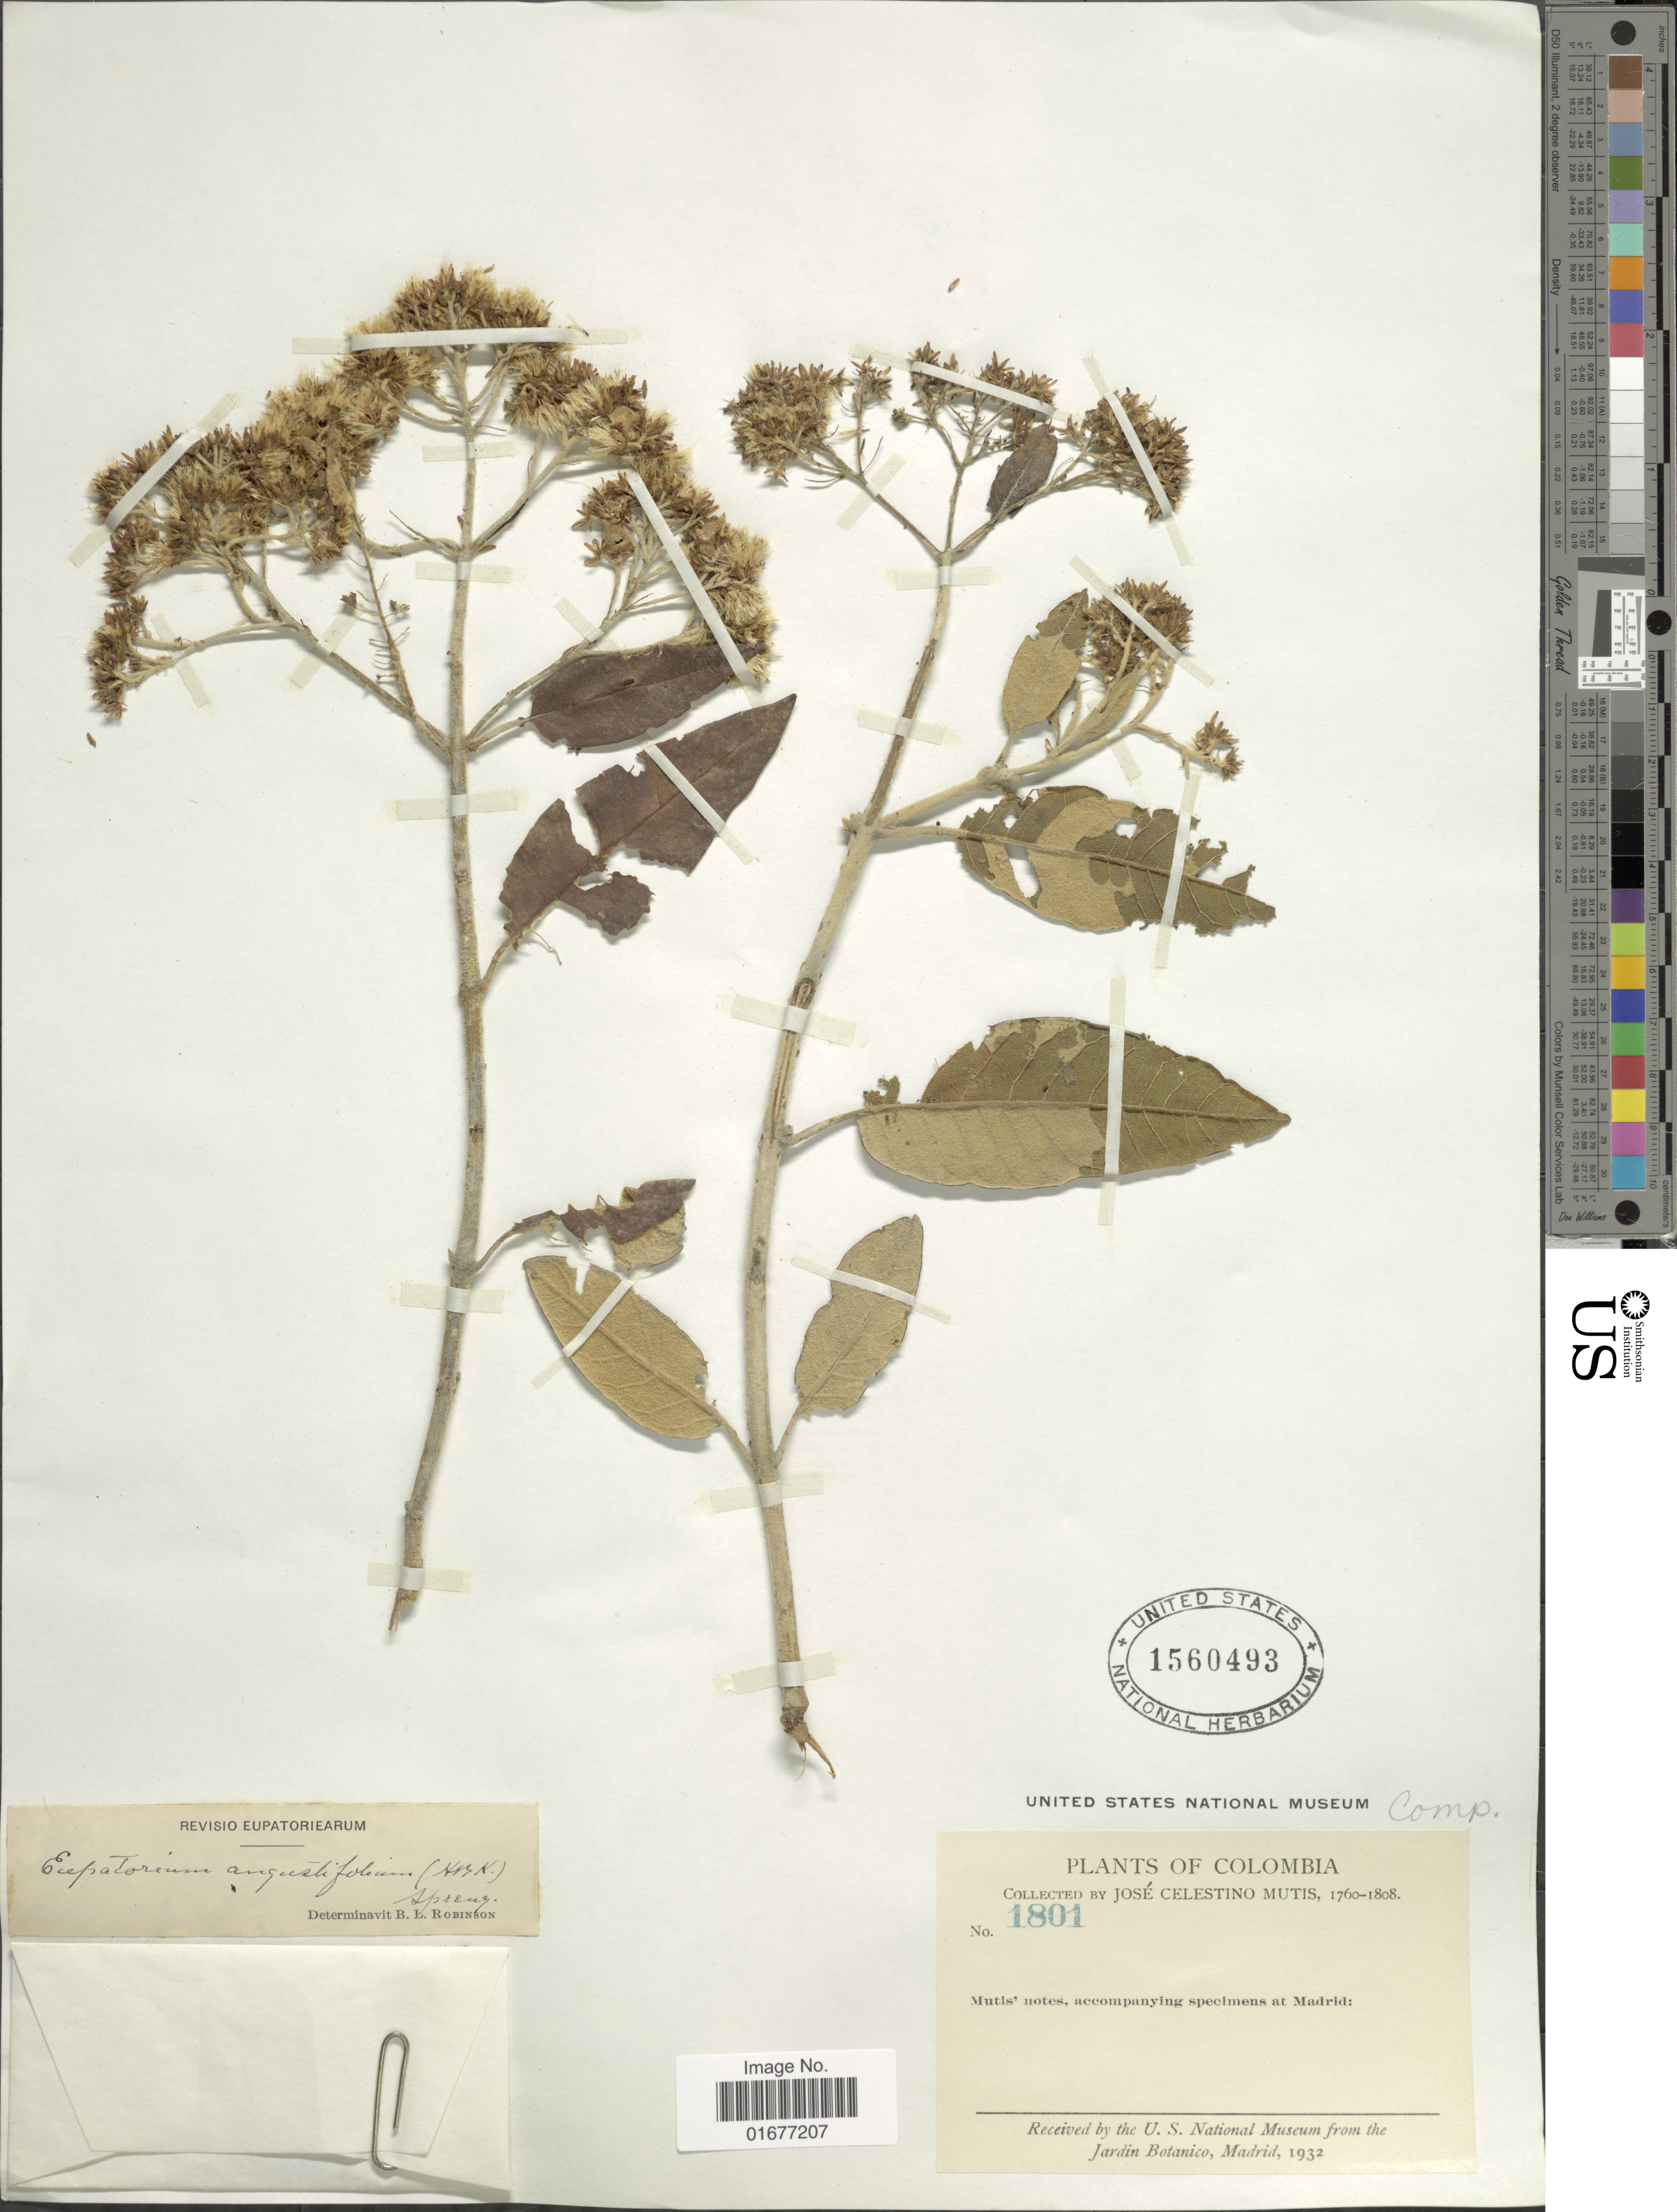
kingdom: Plantae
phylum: Tracheophyta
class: Magnoliopsida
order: Asterales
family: Asteraceae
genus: Ageratina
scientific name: Ageratina angustifolia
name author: (Kunth) R.M. King & H. Rob.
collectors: J. C. B. Mutis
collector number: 1801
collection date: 1760/1808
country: Colombia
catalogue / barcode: US 1560493